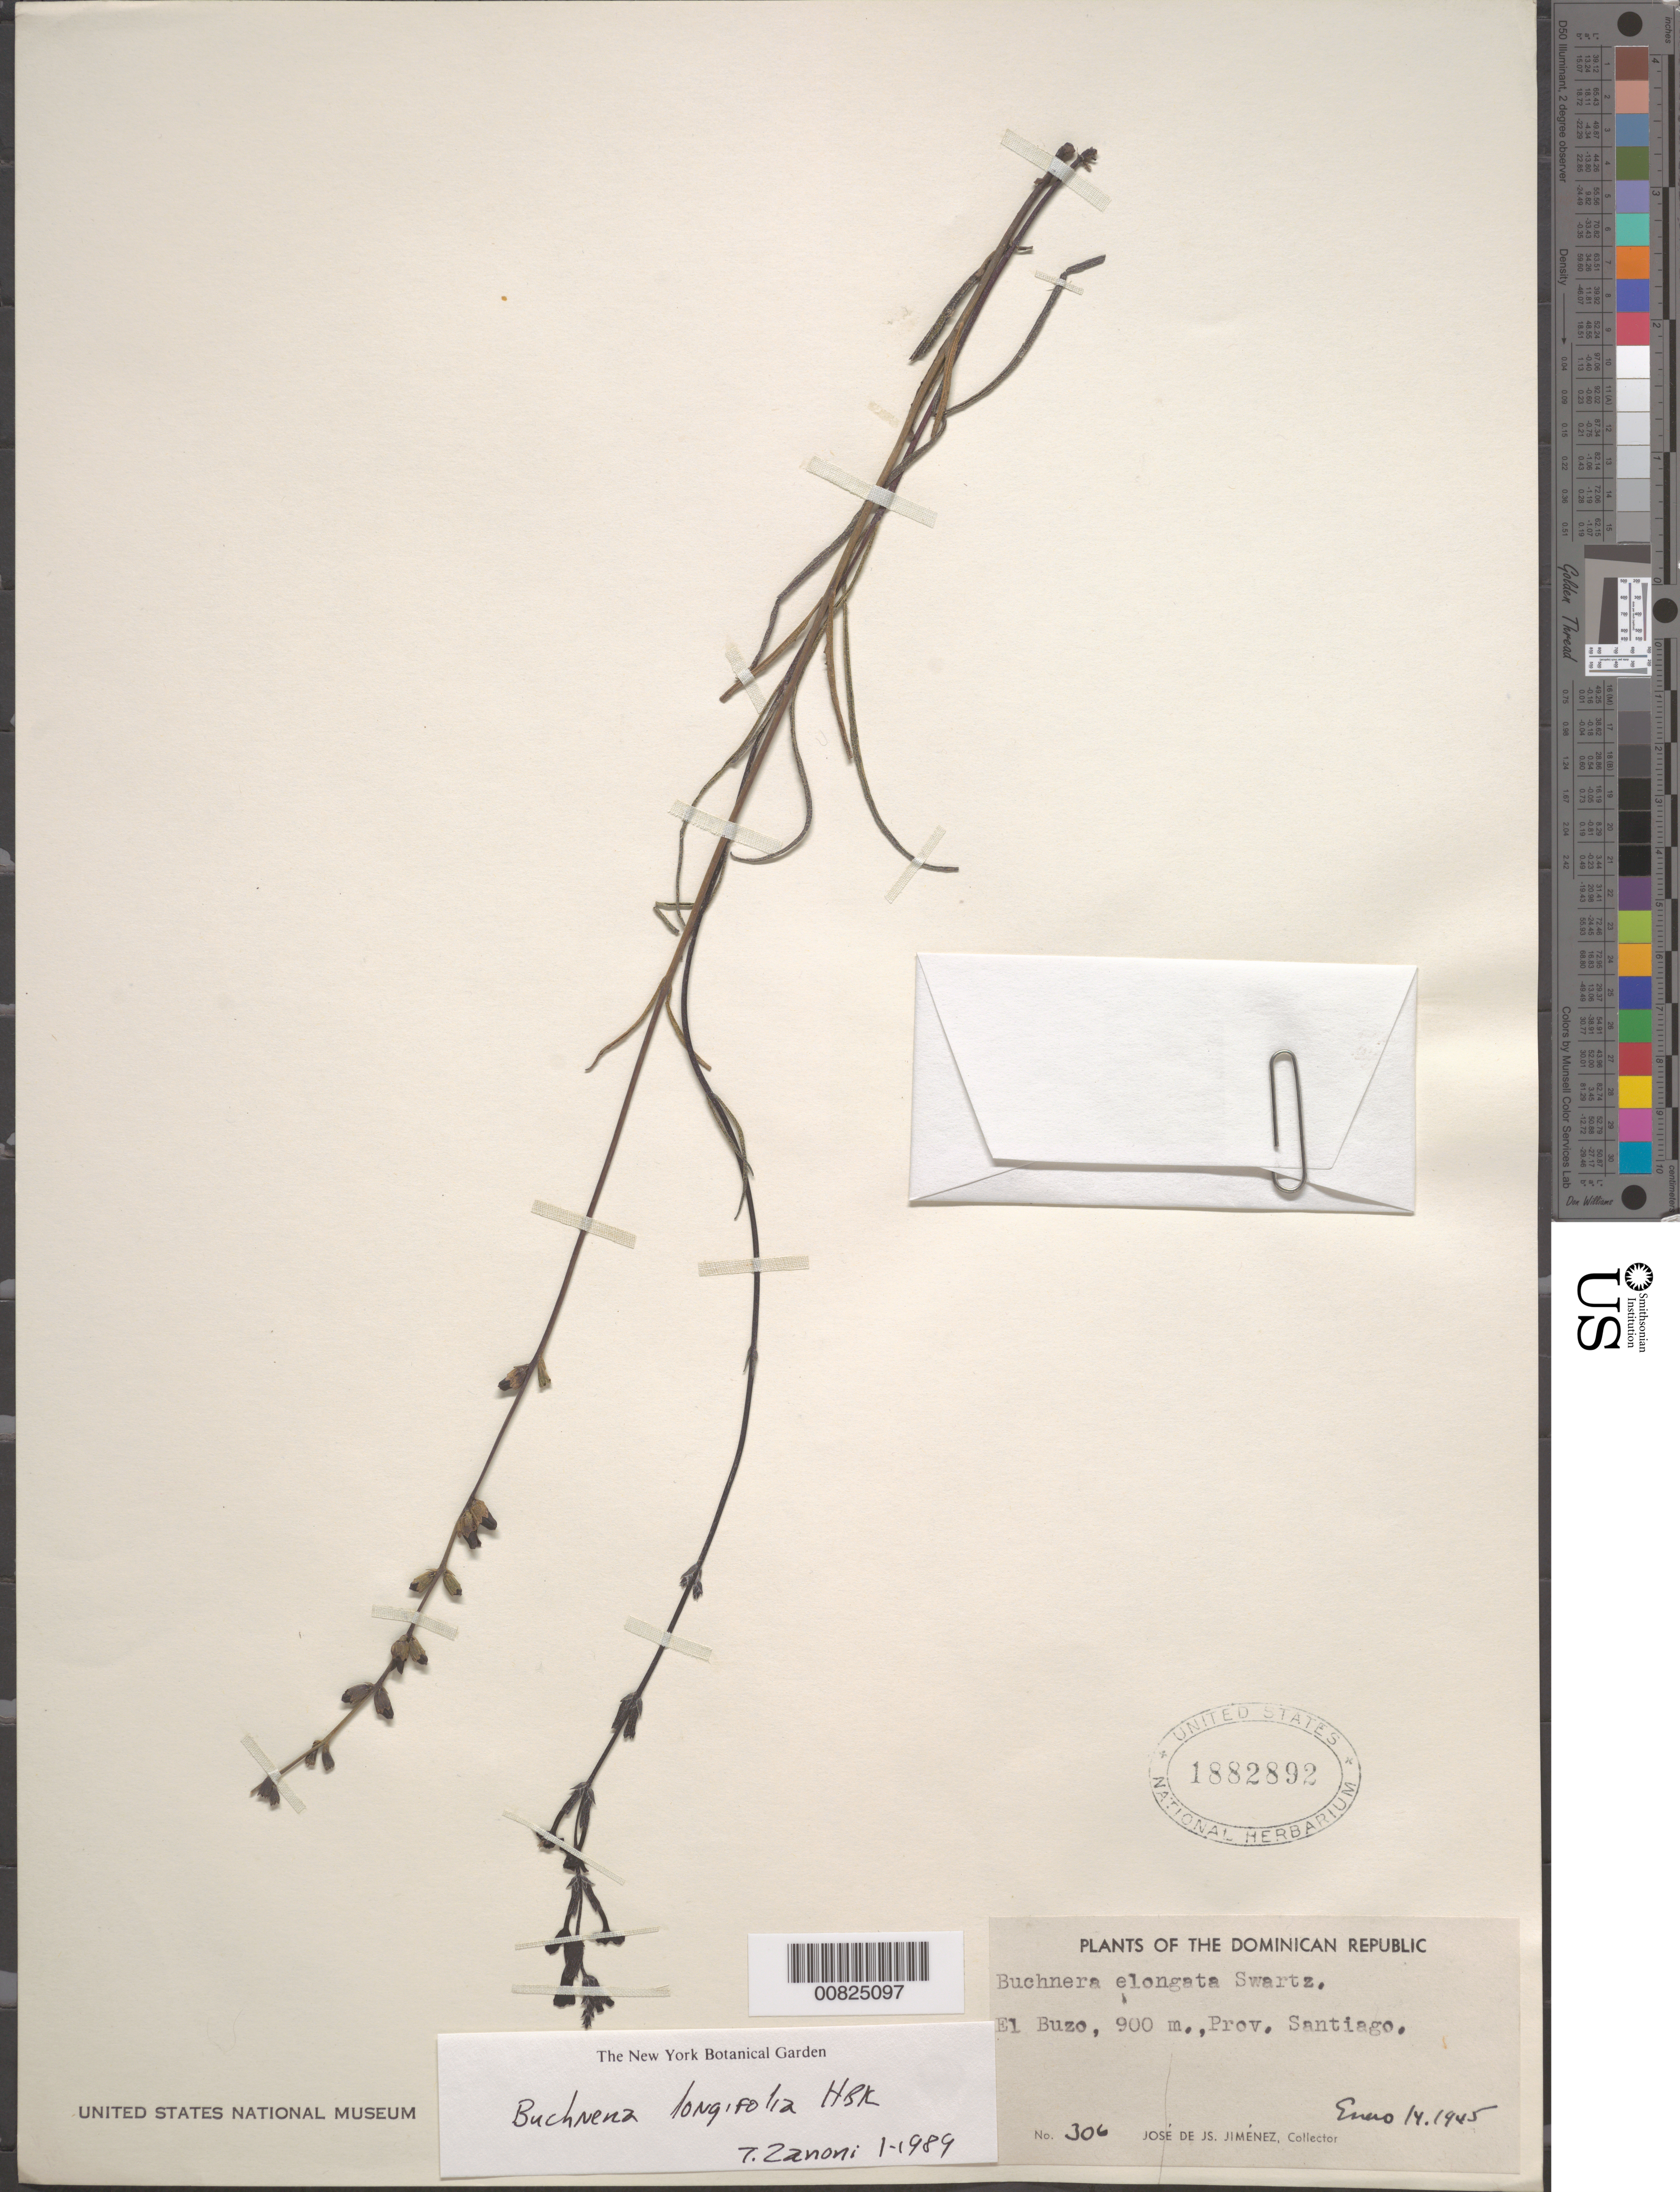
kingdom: Plantae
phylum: Tracheophyta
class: Magnoliopsida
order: Lamiales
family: Orobanchaceae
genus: Buchnera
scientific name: Buchnera longifolia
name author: Kunth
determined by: Zanoni, T. A., (NY), New York Botanical Garden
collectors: J. J. Jiménez Almonte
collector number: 306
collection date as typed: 14 Jan 1945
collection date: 1945-01-14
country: Dominican Republic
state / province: Santiago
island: Hispaniola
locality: El Buzo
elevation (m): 900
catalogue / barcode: US 1882892